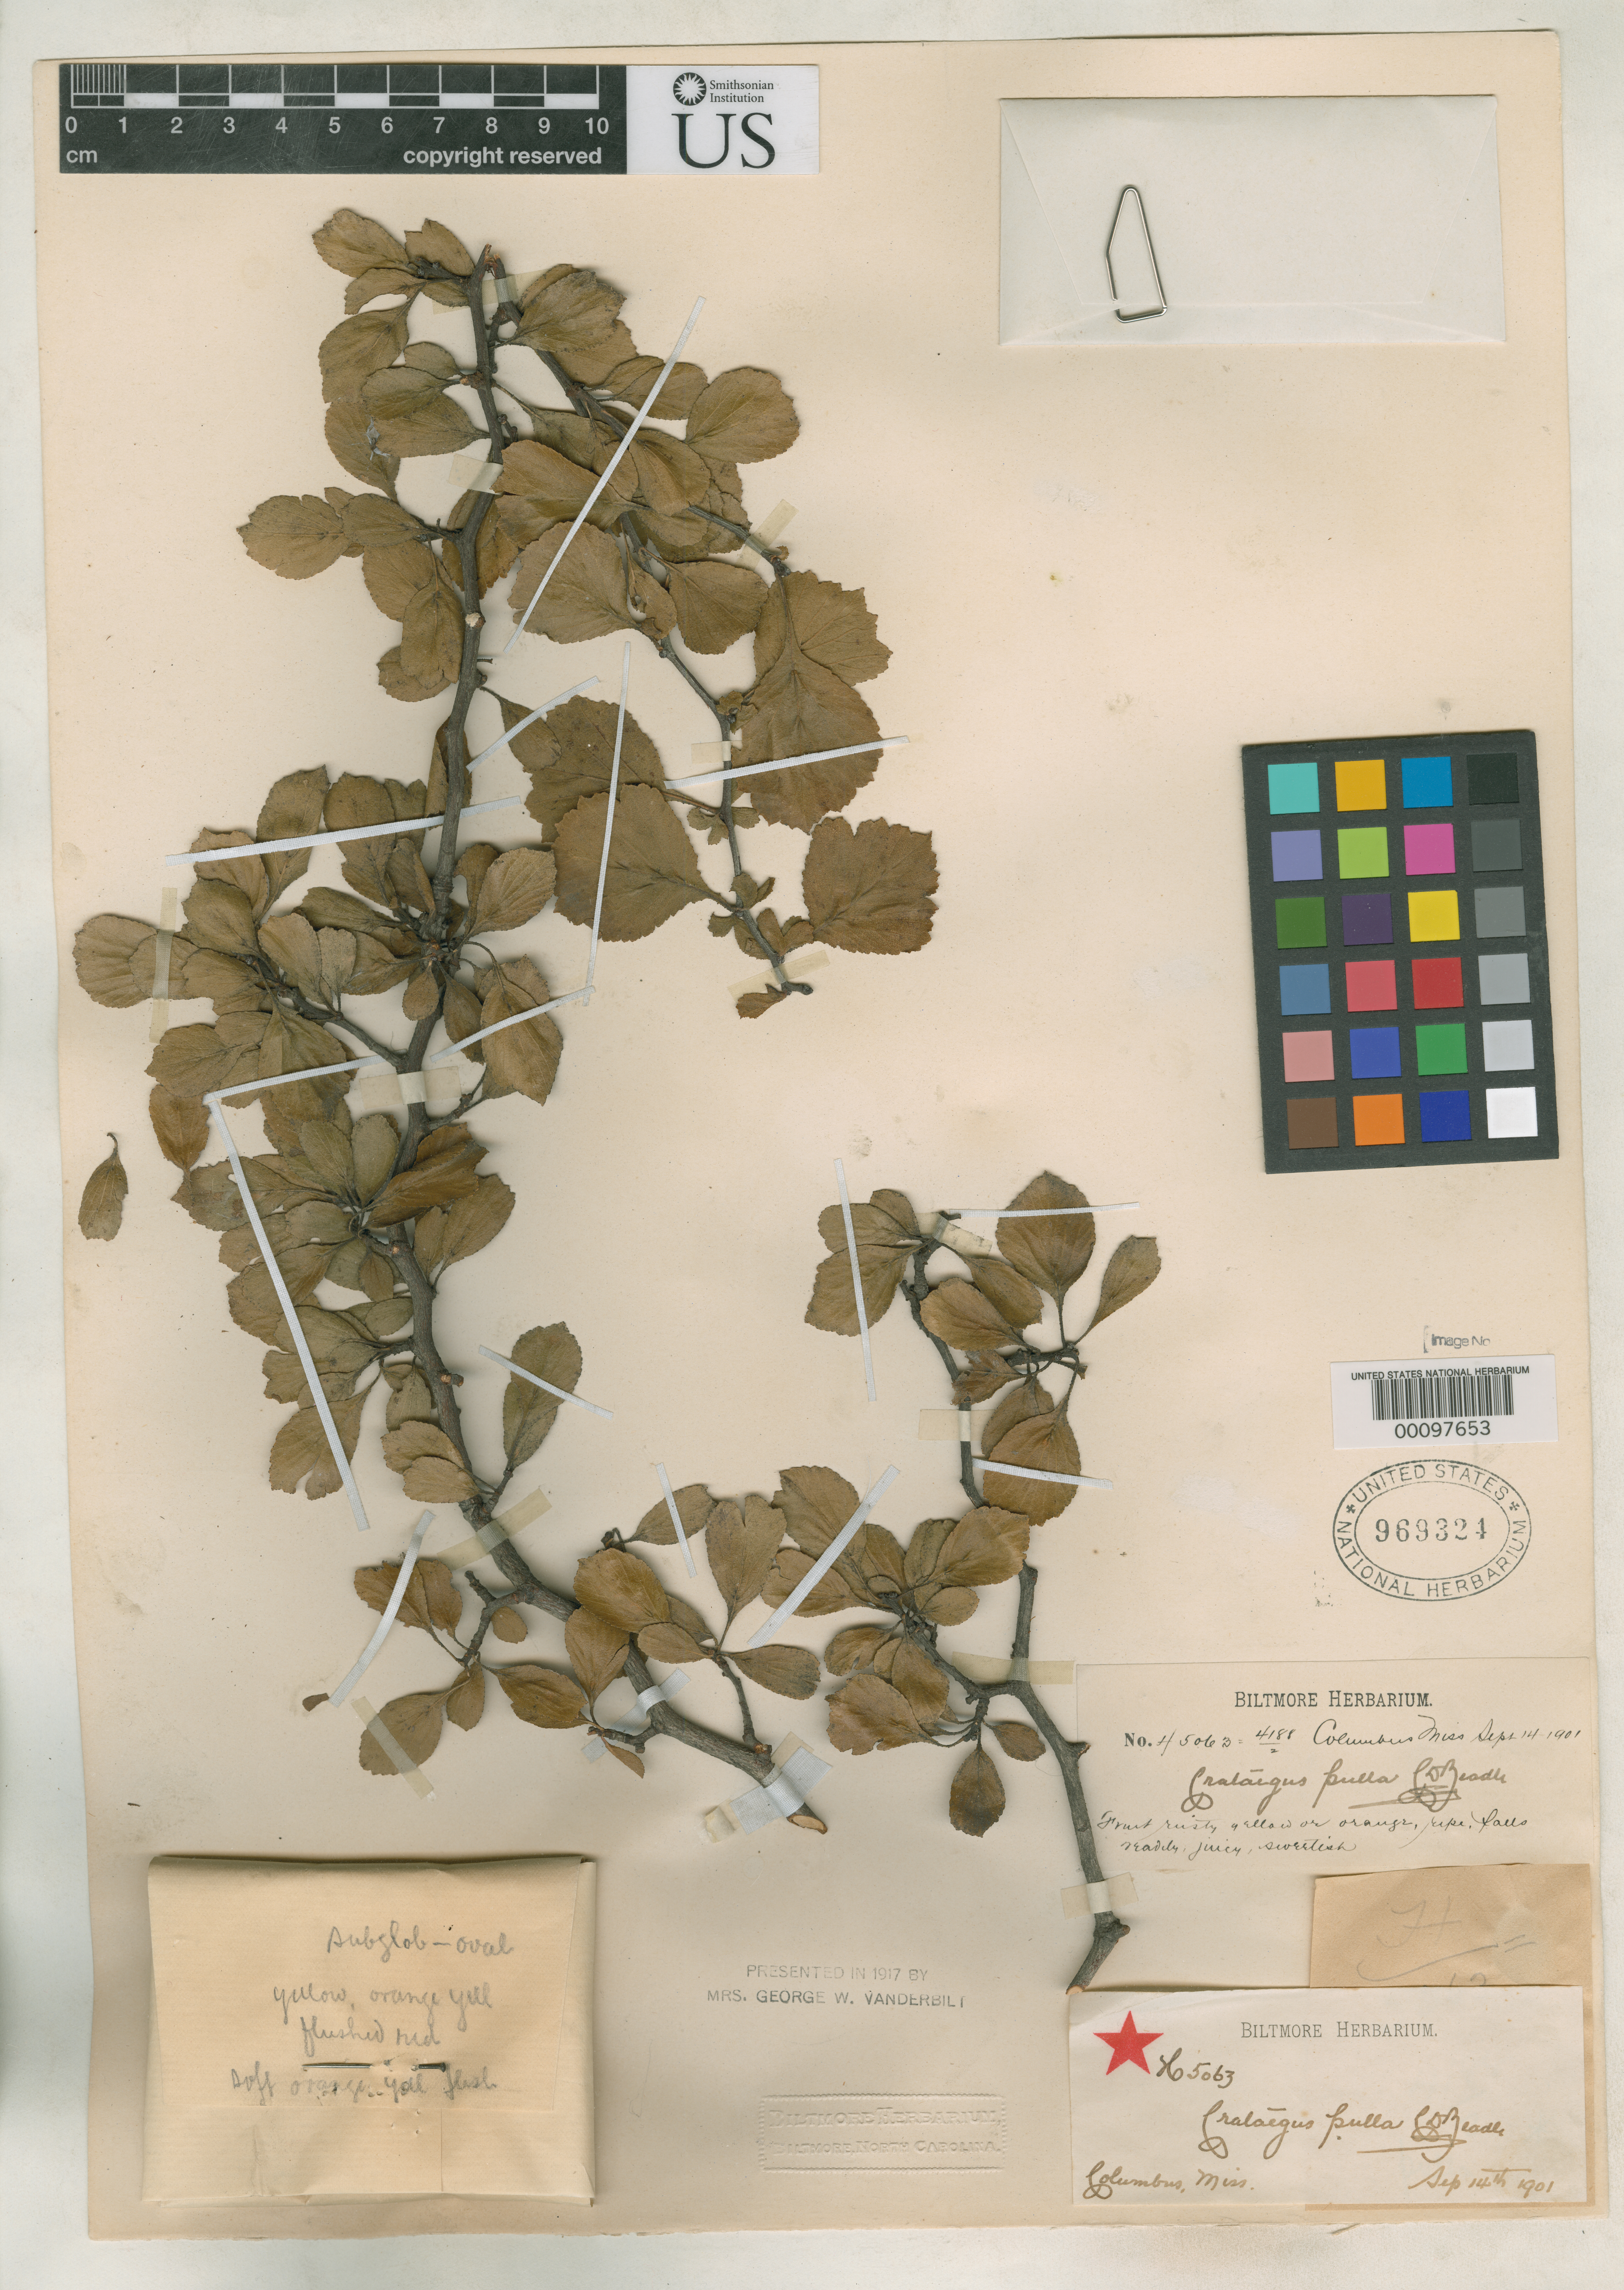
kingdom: Plantae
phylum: Tracheophyta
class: Magnoliopsida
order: Rosales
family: Rosaceae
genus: Crataegus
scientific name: Crataegus pulla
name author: Beadle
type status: Syntype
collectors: ex herb. Biltmore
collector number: H 5063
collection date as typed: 14 Sep 1901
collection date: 1901-09-14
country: United States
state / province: Mississippi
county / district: Marion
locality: Tombigbee River at Columbus.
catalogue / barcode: US 969324